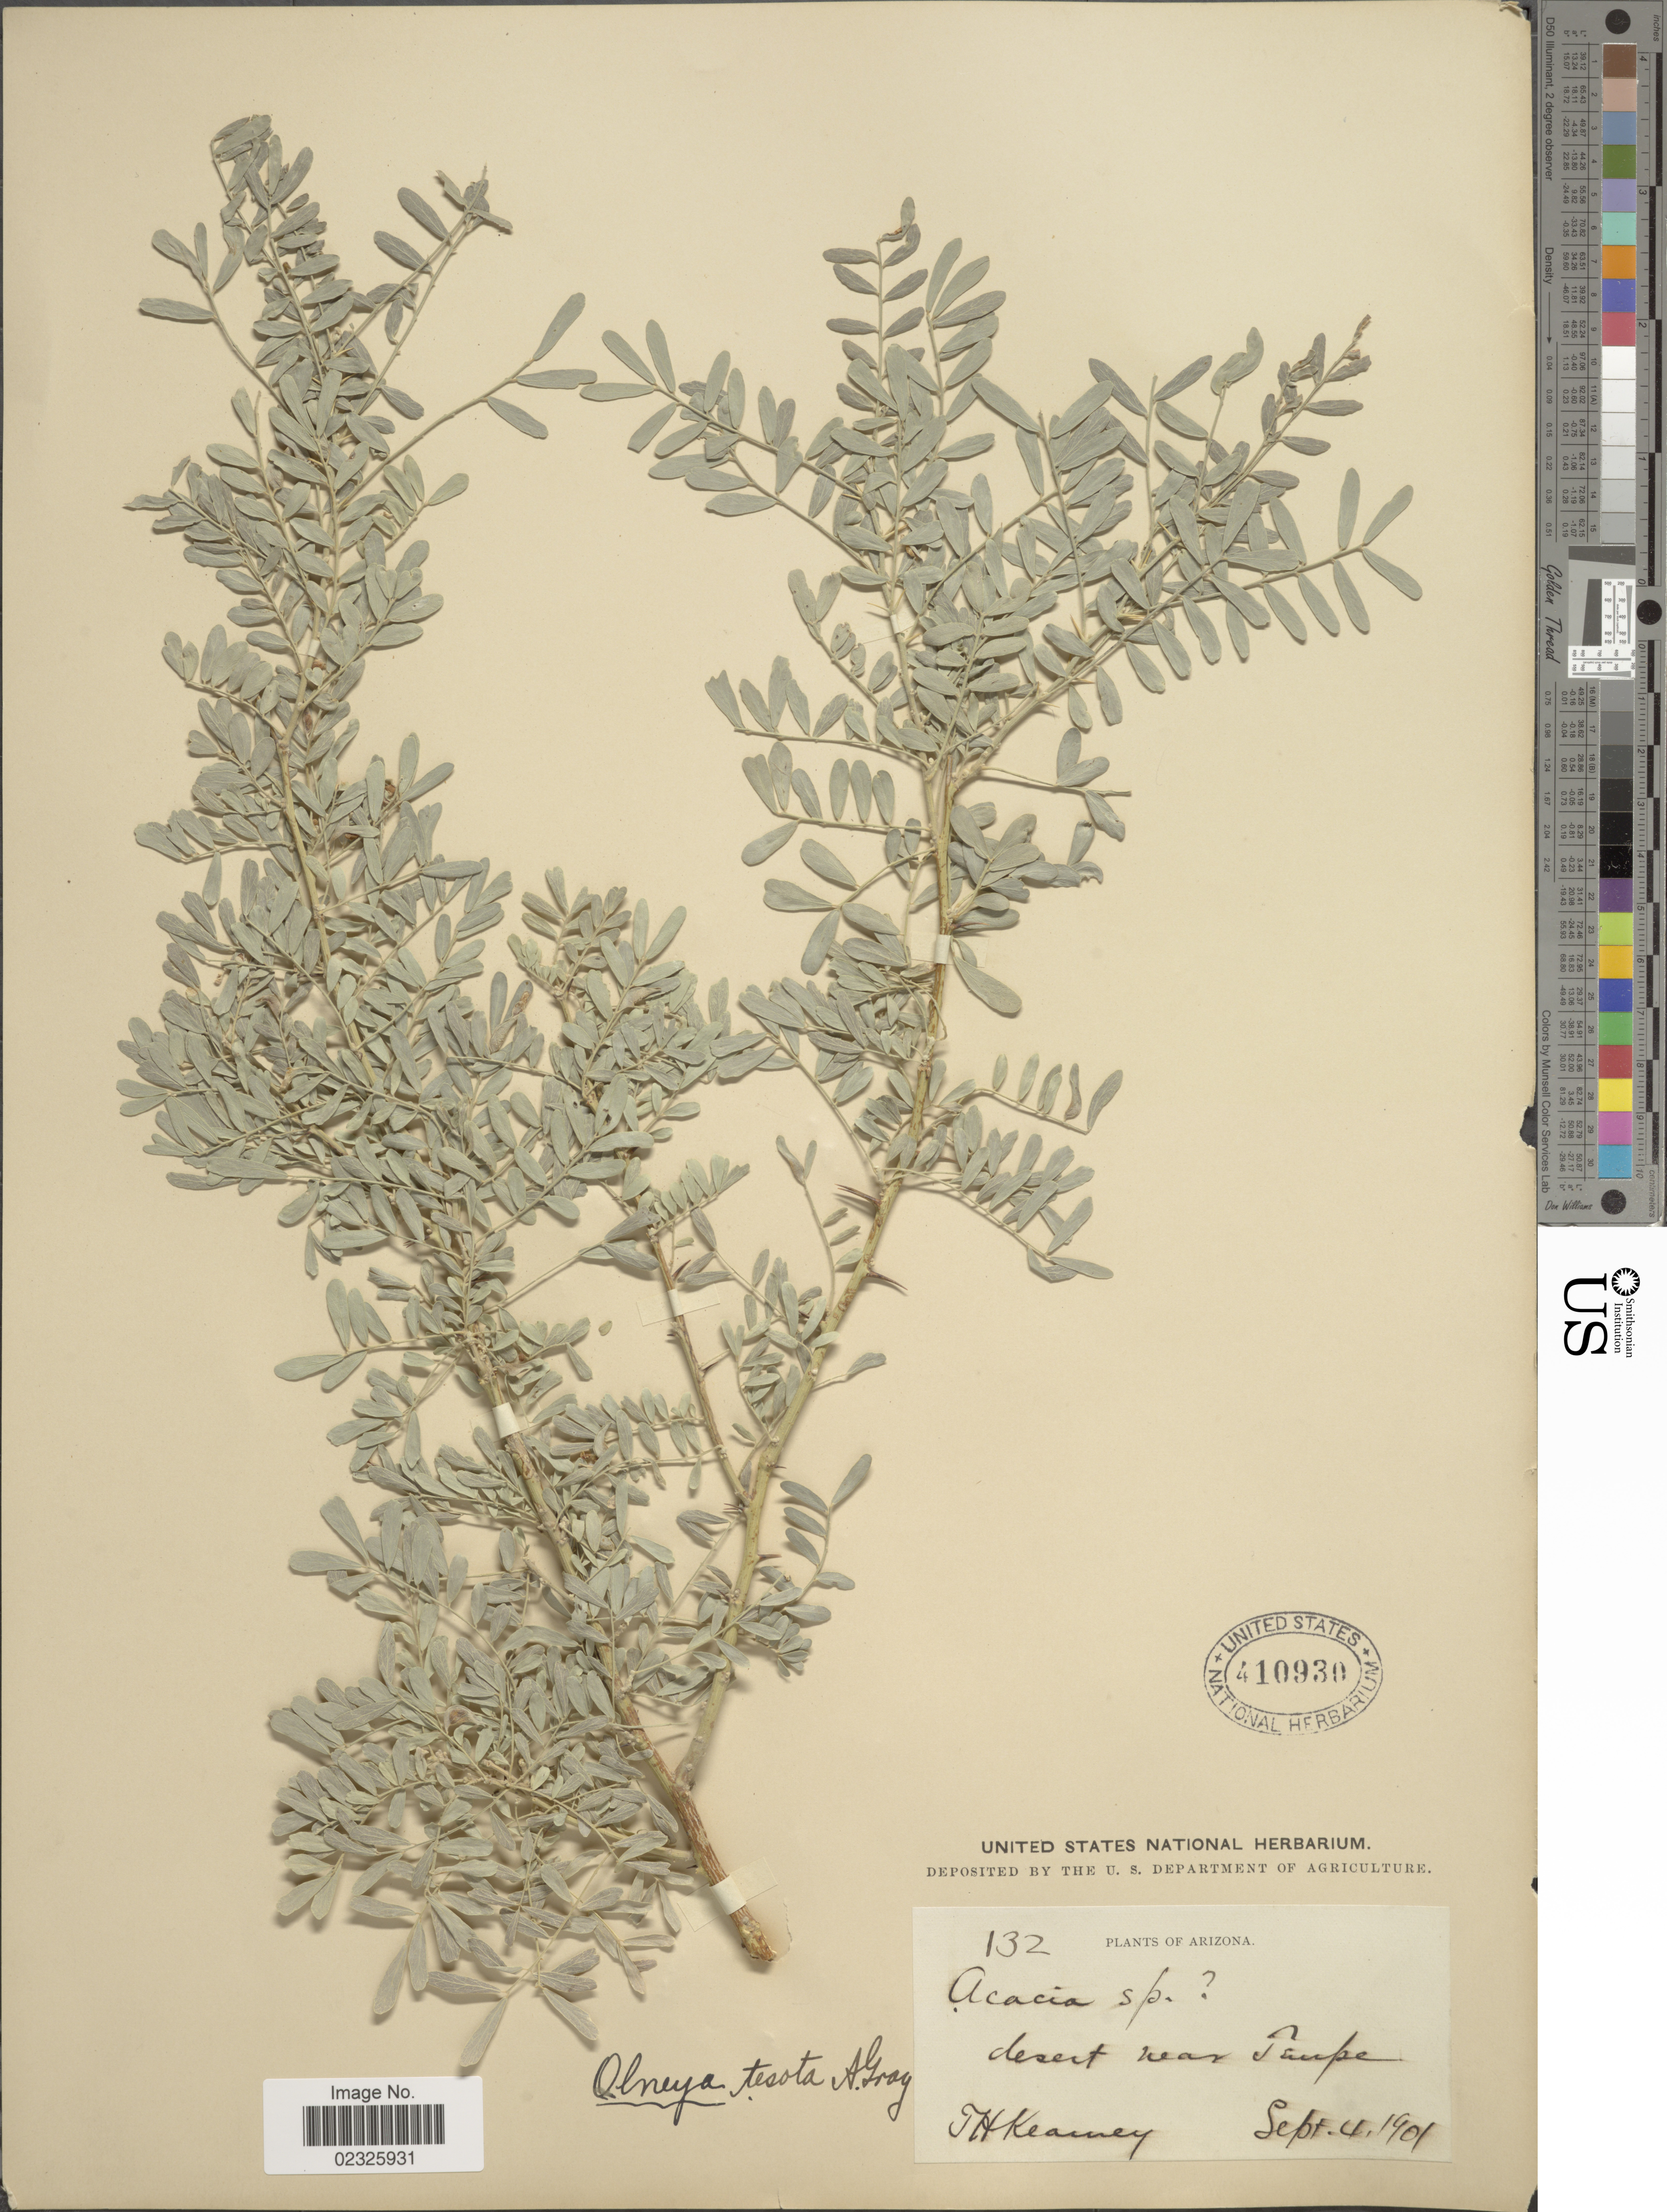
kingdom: Plantae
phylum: Tracheophyta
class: Magnoliopsida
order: Fabales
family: Fabaceae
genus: Olneya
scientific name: Olneya tesota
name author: A. Gray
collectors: T. H. Kearney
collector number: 132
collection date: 1901-09-04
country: United States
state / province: Arizona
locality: Desert near Tempe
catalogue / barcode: US 410930